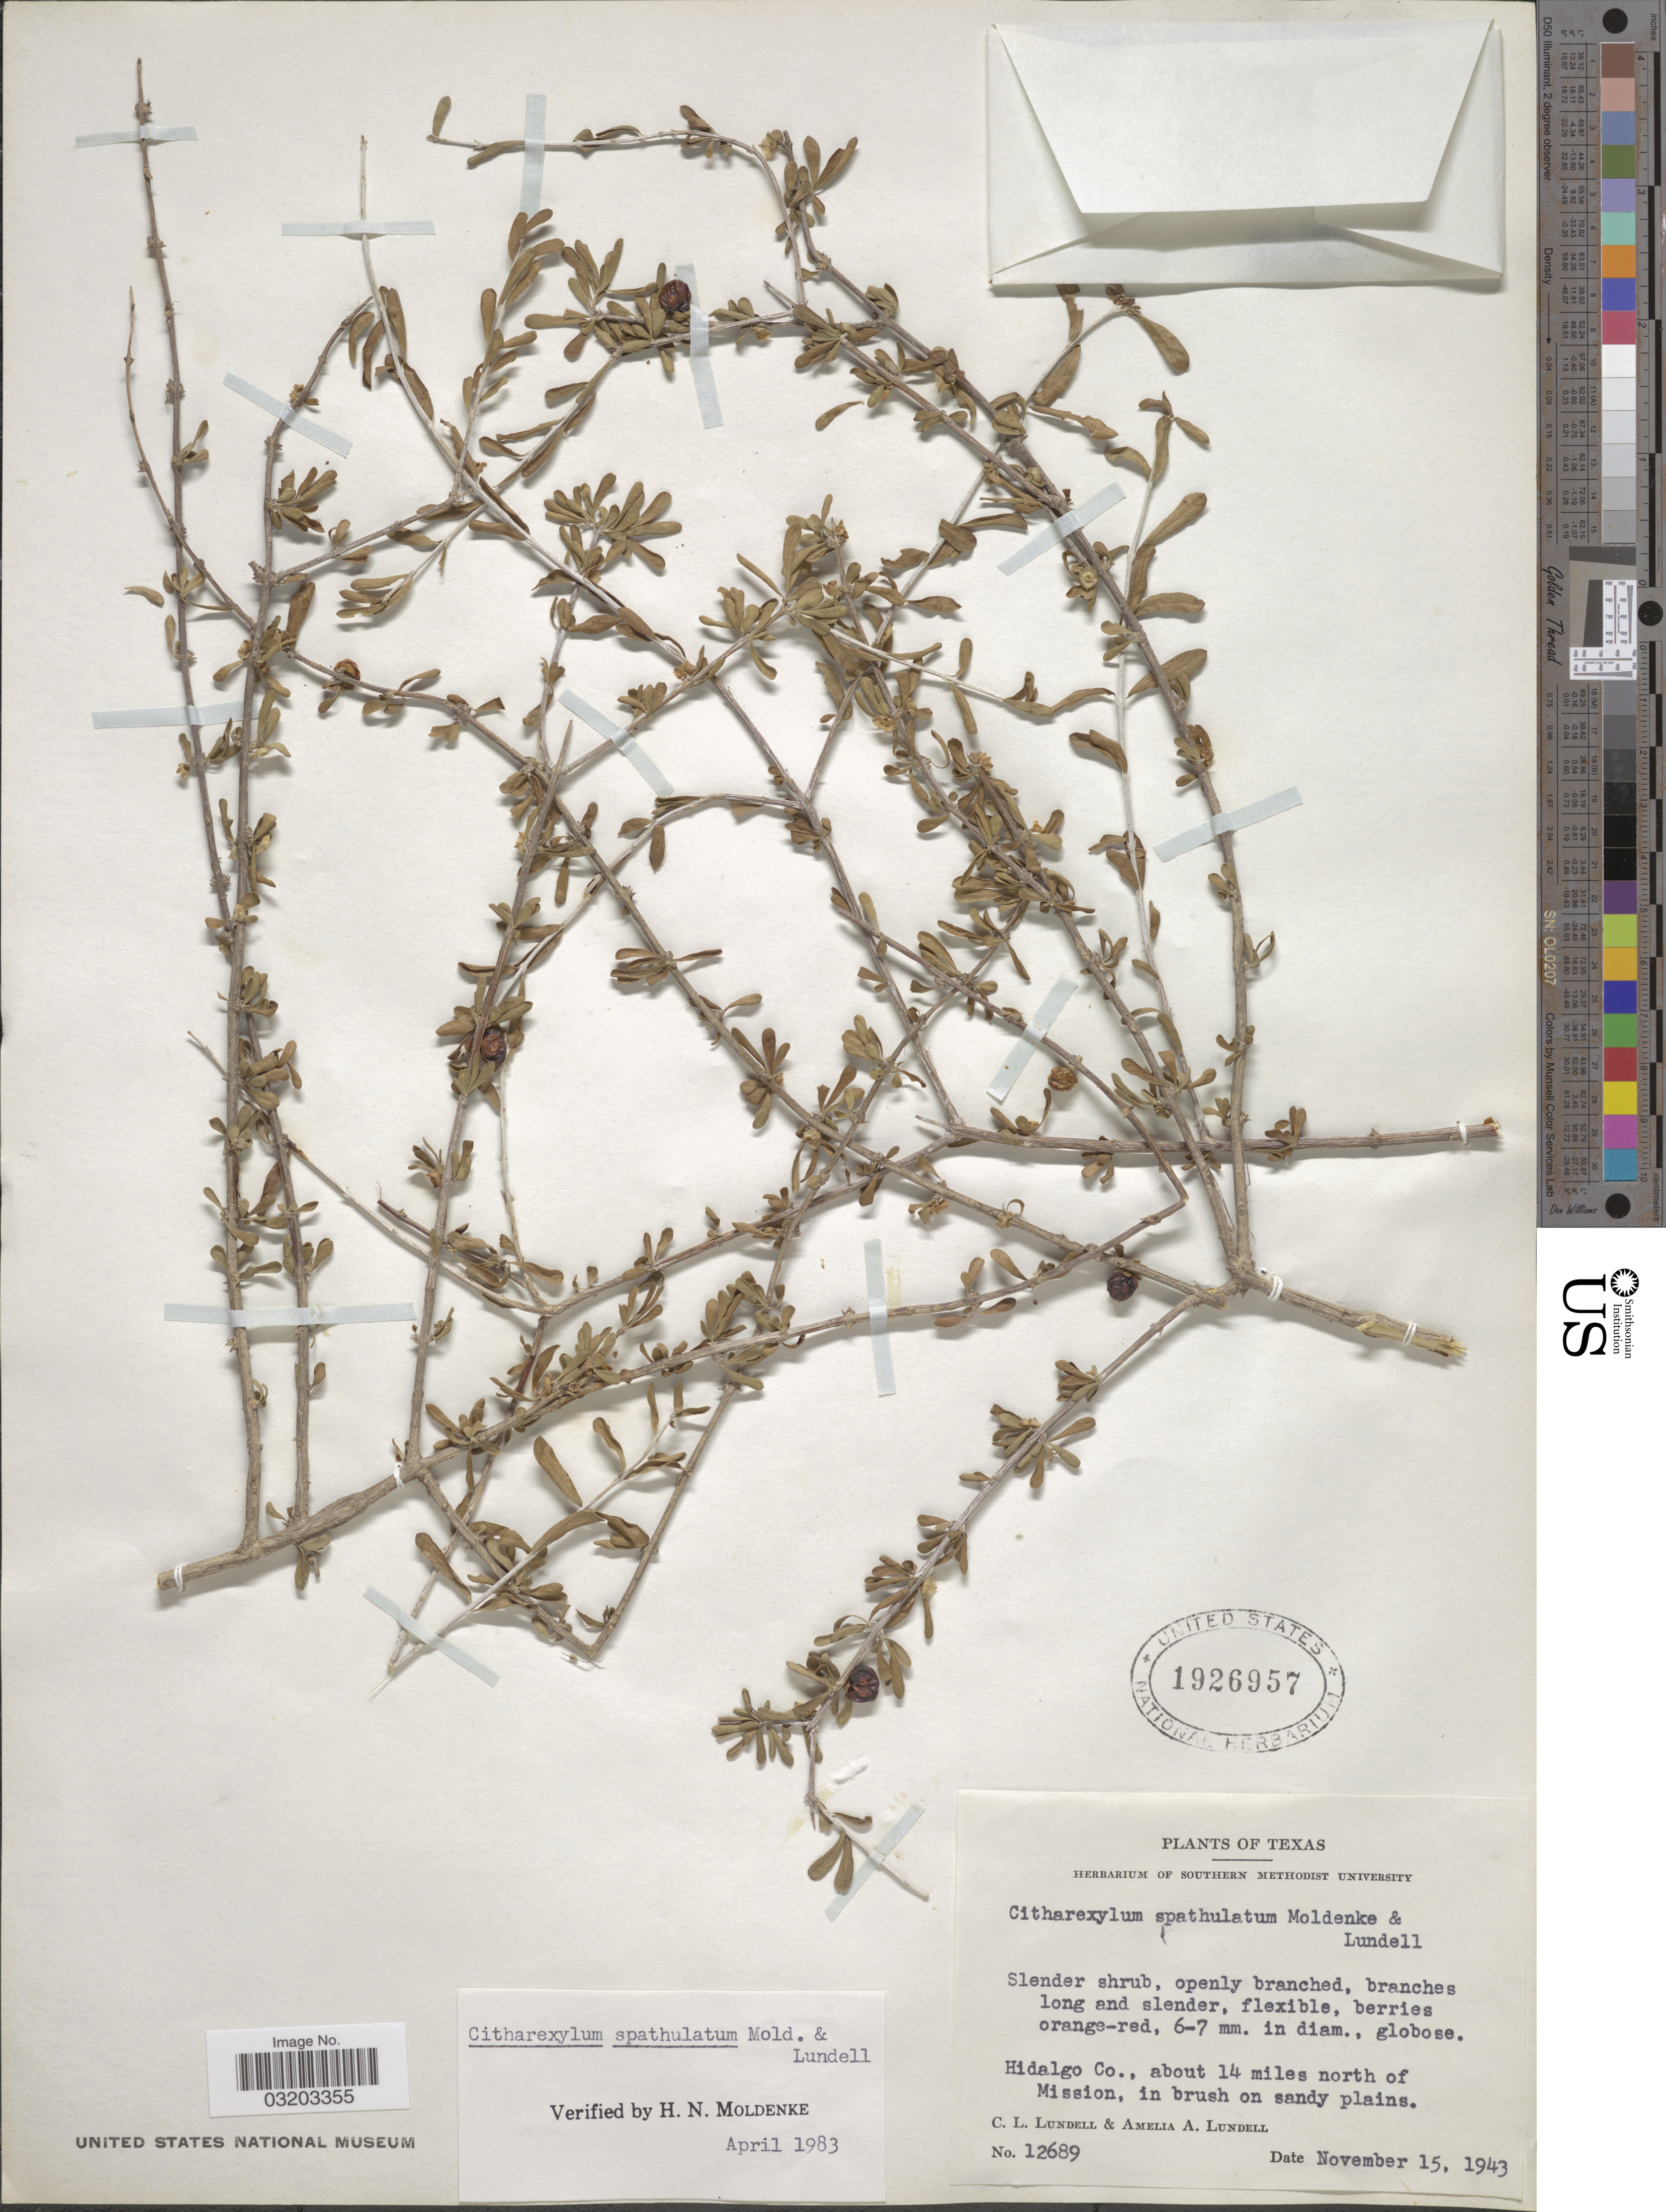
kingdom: Plantae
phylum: Tracheophyta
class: Magnoliopsida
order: Lamiales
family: Verbenaceae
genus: Citharexylum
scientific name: Citharexylum spathulatum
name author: Moldenke & Lundell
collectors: C. L. Lundell & A. A. Lundell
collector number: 12689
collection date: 1943-11-15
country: United States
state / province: Texas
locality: Hidalgo Co., about 14 miles north of Mission.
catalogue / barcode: US 1926957